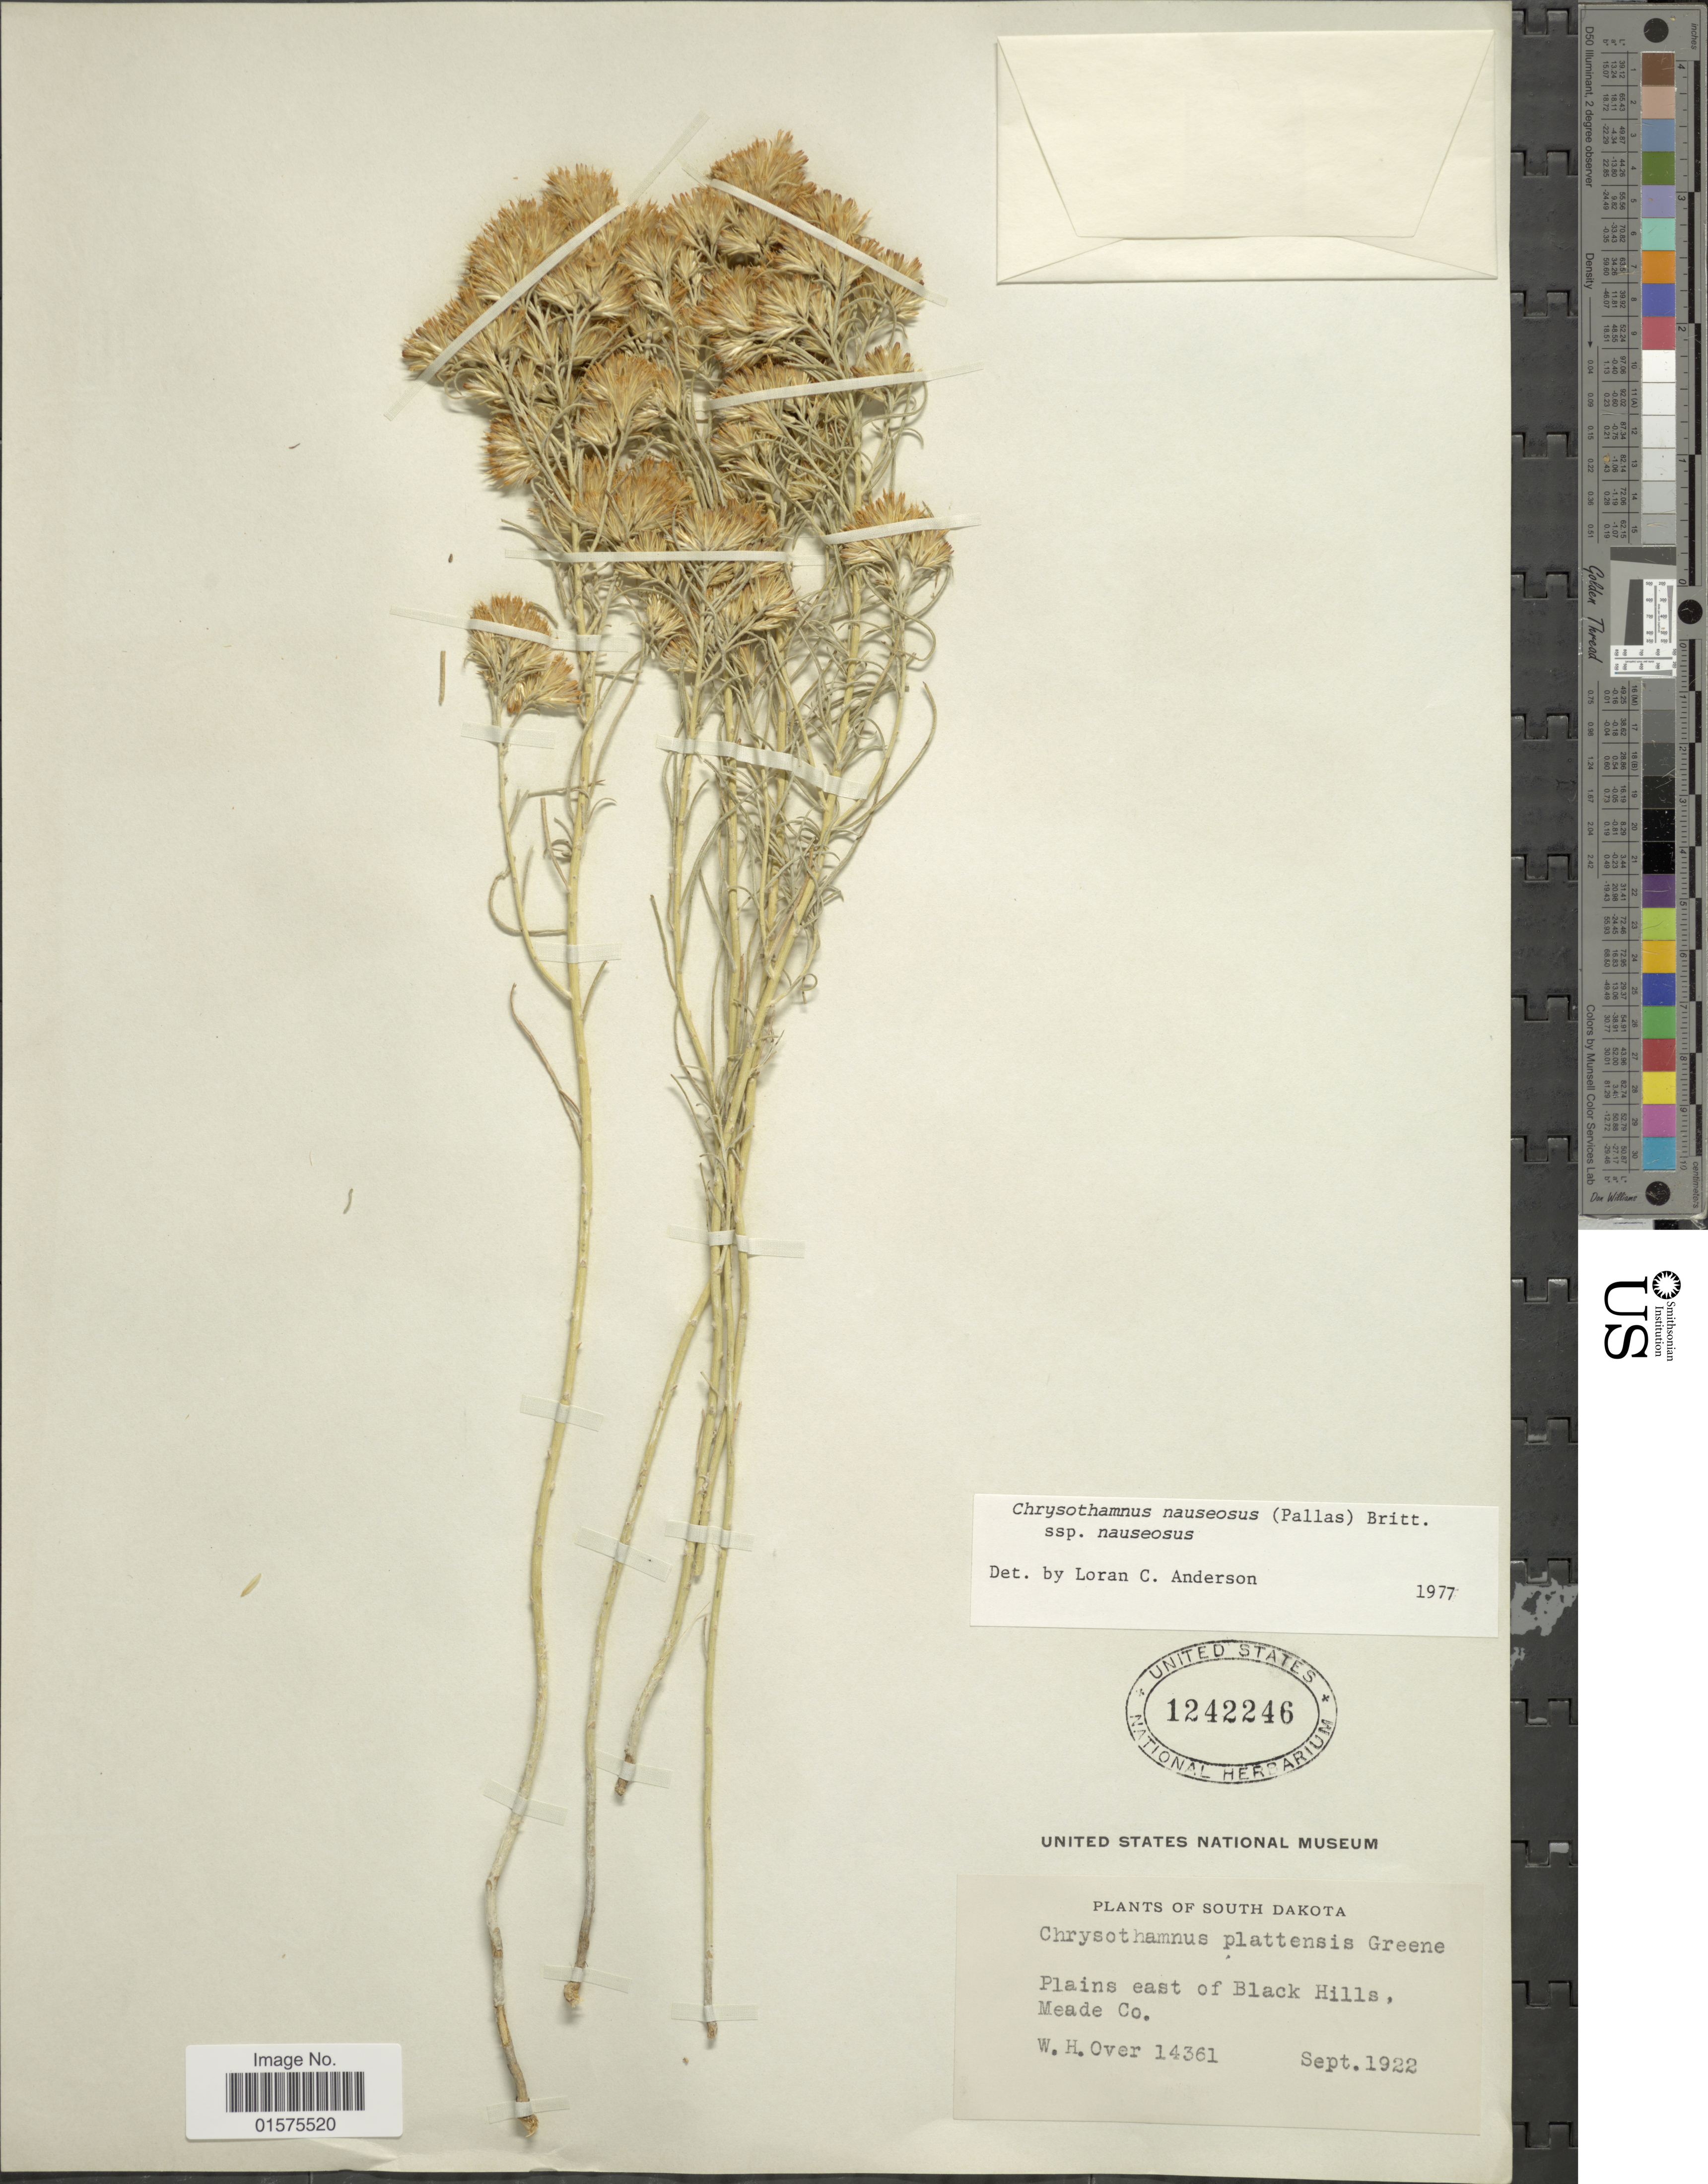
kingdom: Plantae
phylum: Tracheophyta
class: Magnoliopsida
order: Asterales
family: Asteraceae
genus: Ericameria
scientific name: Ericameria nauseosa var. nauseosa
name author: (Pall. ex Pursh) G.L. Nesom & G.I. Baird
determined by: Urbatsch, Lowell E., Curator (LSU), Louisiana State University (UNITED STATES)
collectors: W. Over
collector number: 14361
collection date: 1922-09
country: United States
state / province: South Dakota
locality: East of Black Hills, Meade Co.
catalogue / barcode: US 1242246